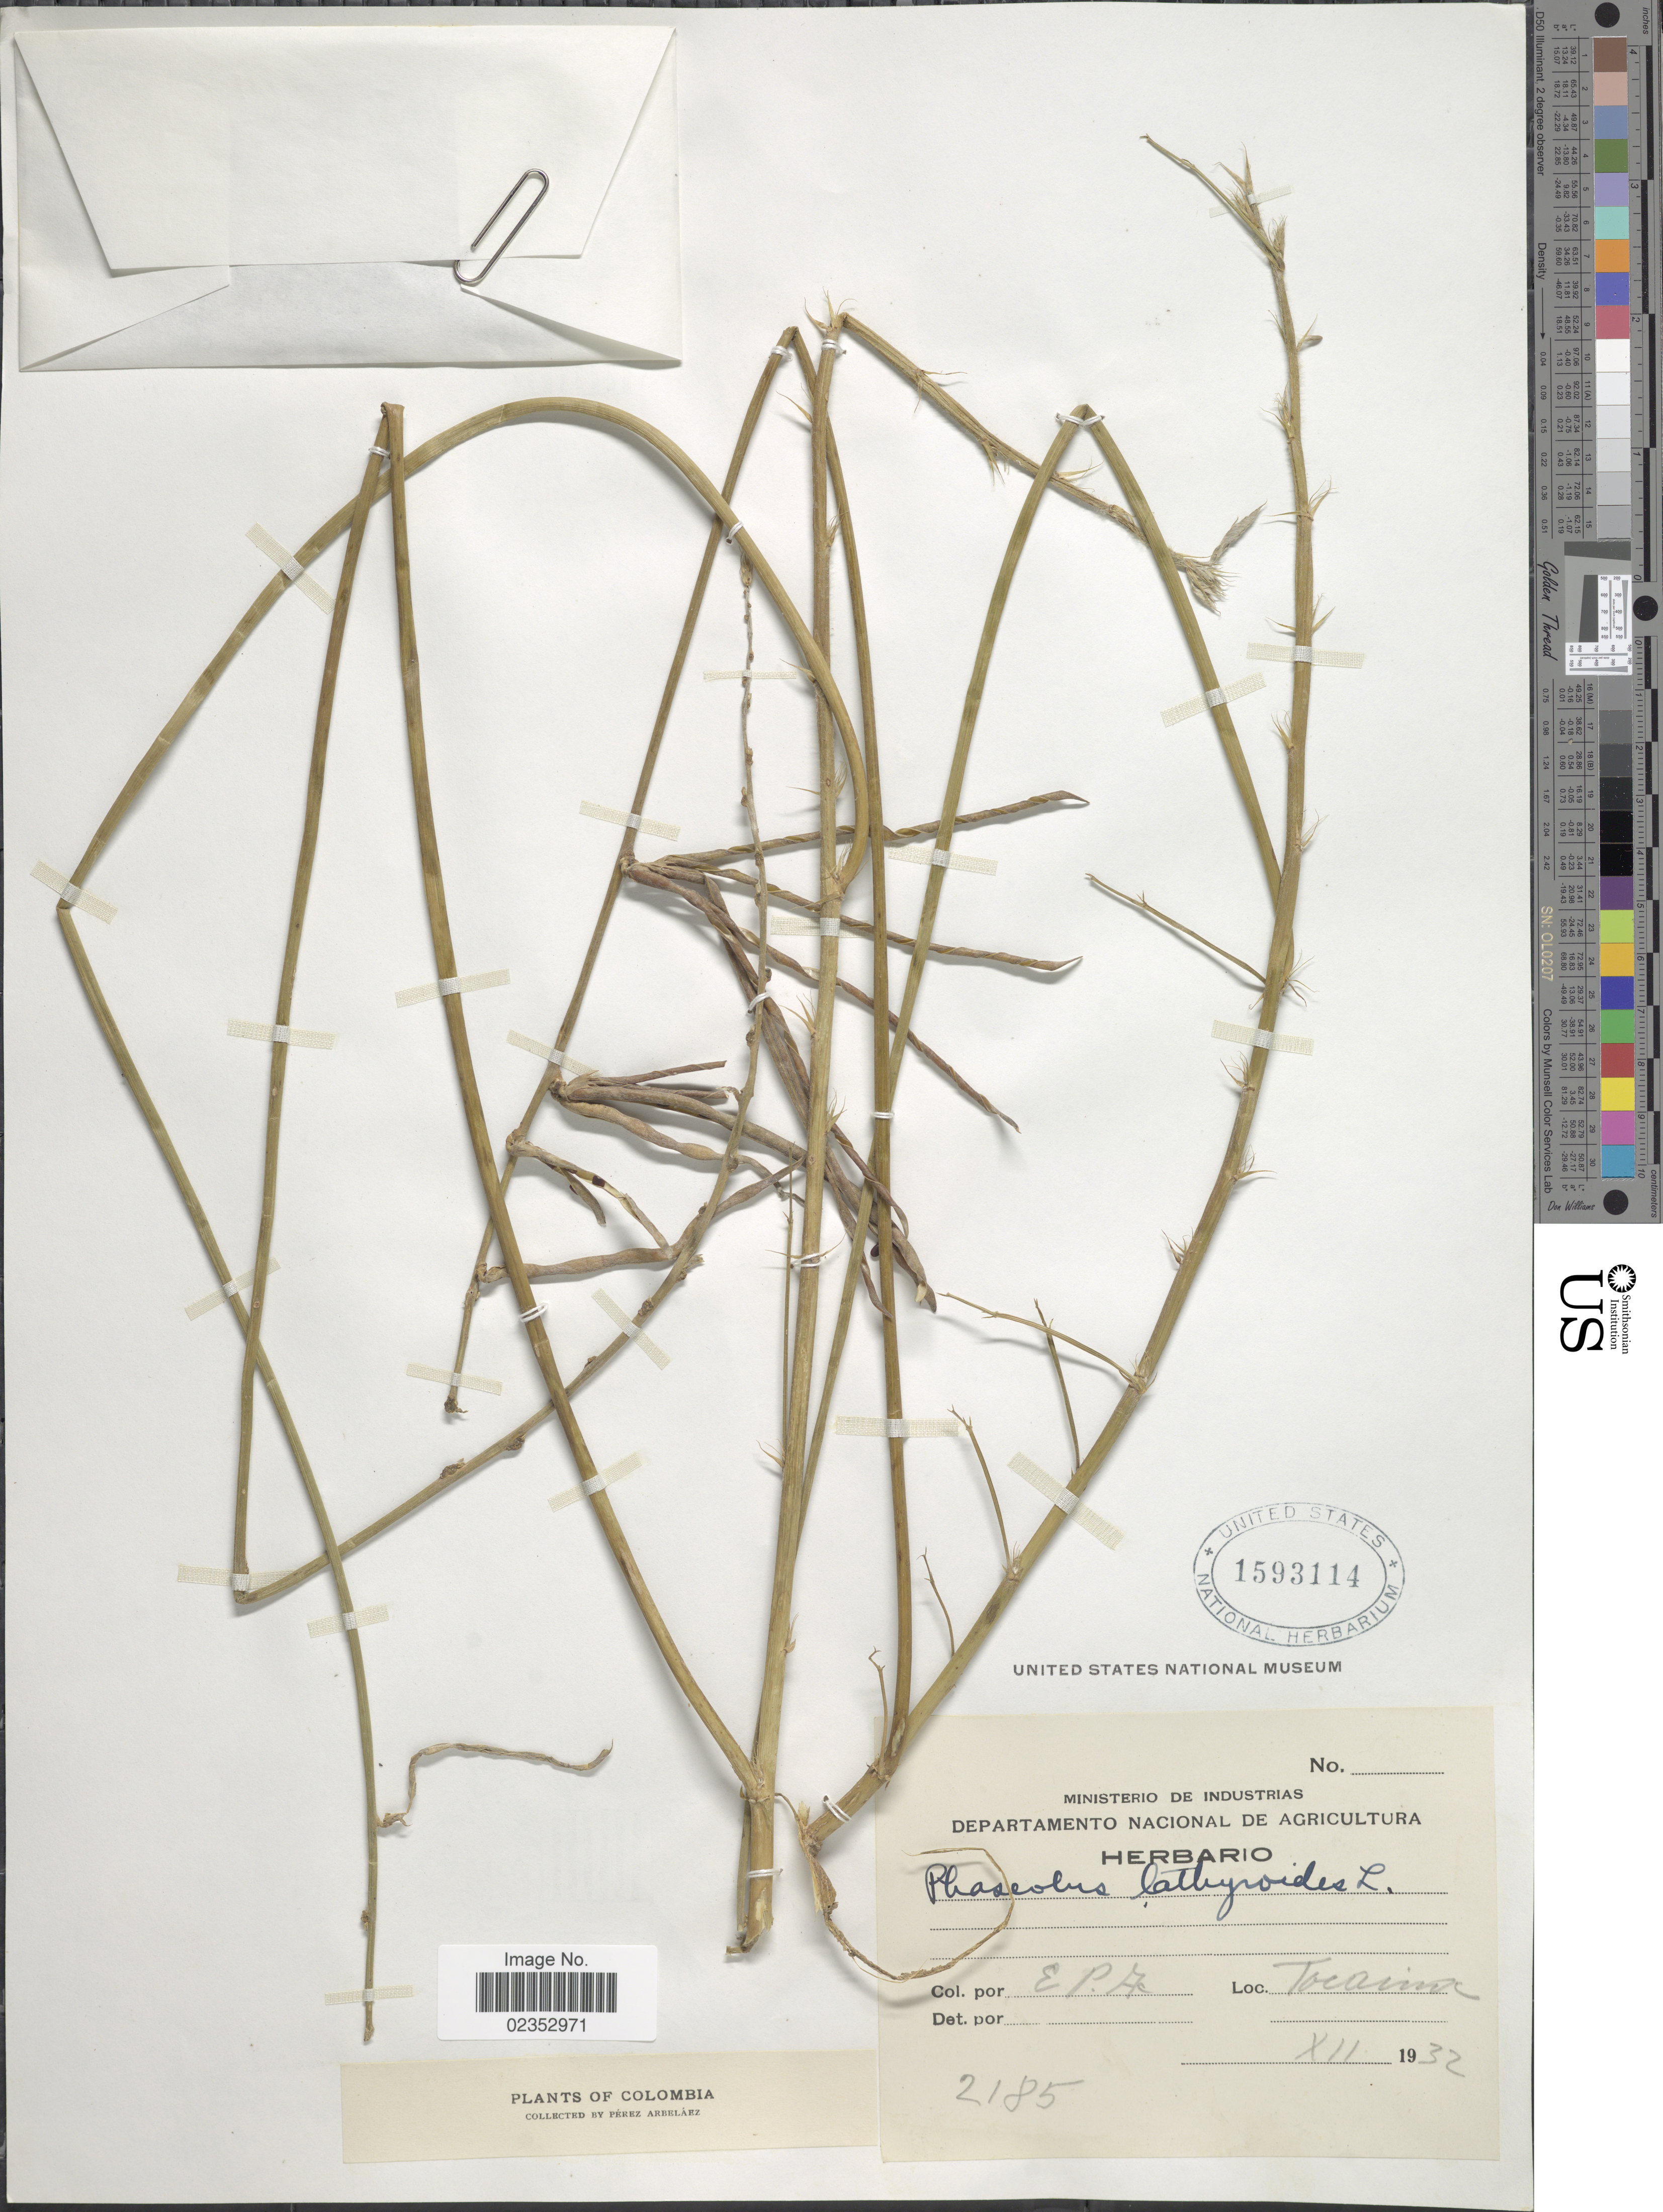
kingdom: Plantae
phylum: Tracheophyta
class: Magnoliopsida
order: Fabales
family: Fabaceae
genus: Phaseolus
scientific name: Phaseolus lathyroides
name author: L.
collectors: E. P. Arbelaez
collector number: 2185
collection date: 1932-12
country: Colombia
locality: Tocaima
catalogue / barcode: US 1593114